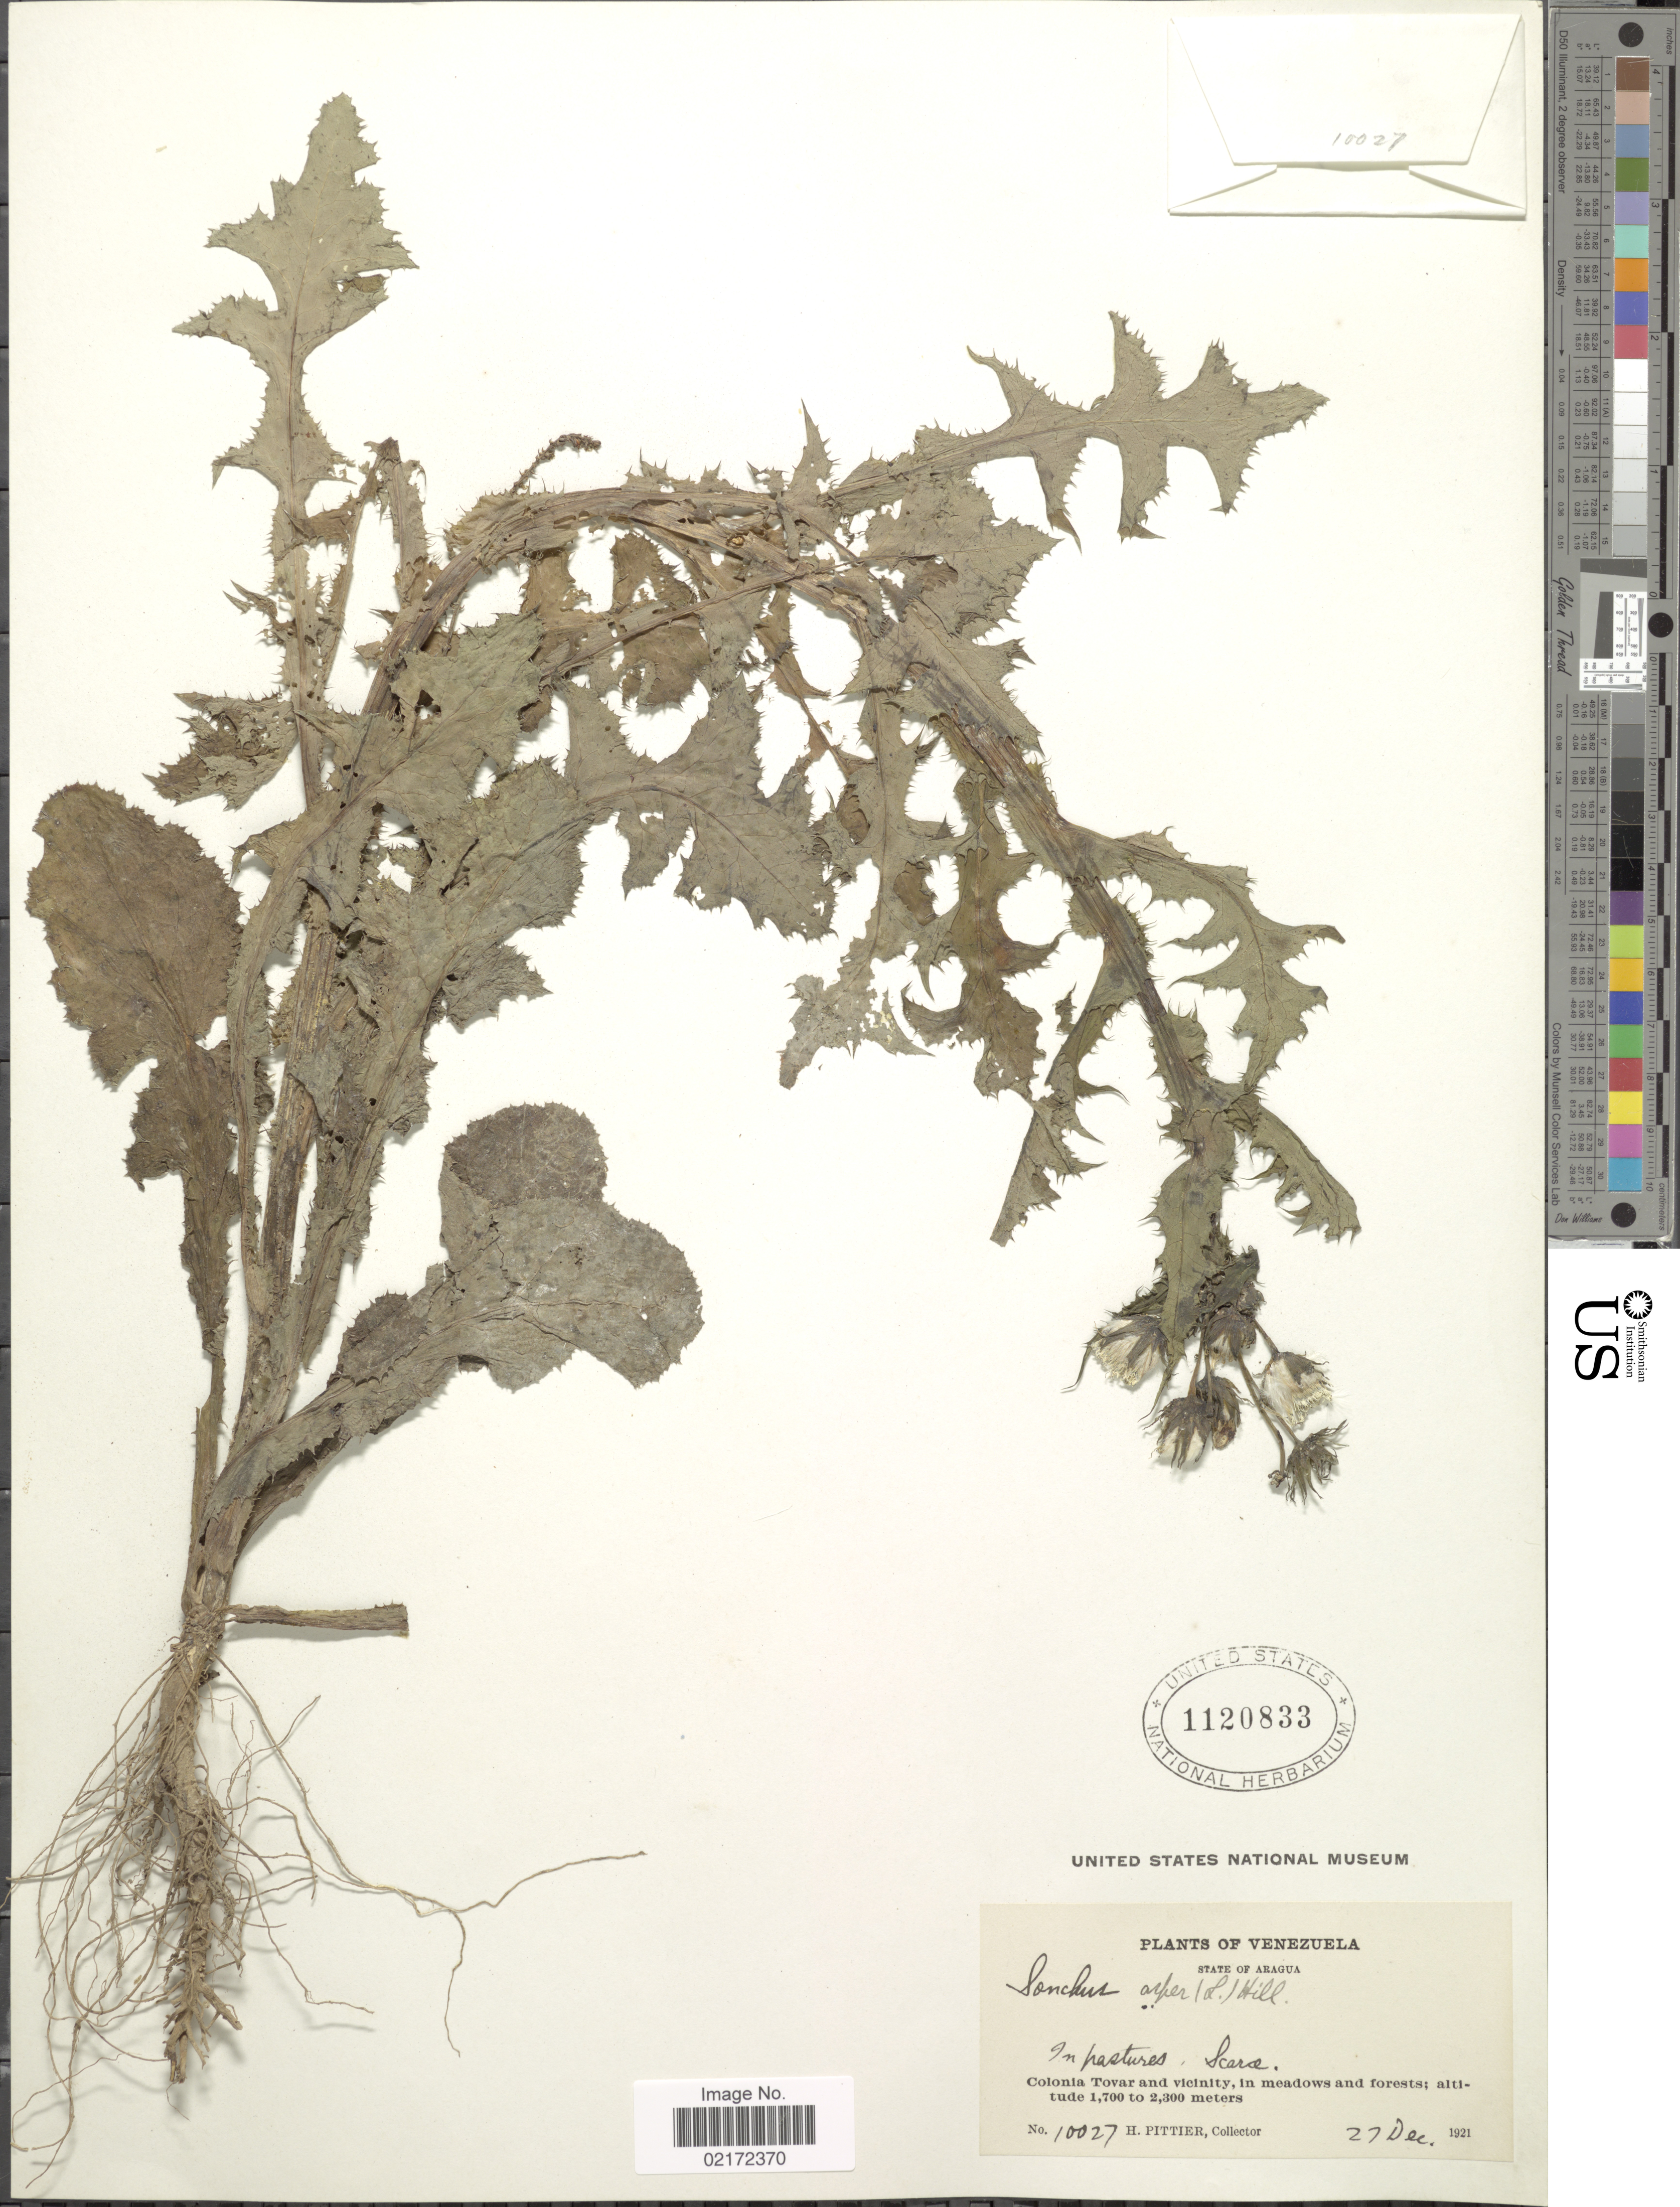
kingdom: Plantae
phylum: Tracheophyta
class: Magnoliopsida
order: Asterales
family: Asteraceae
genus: Sonchus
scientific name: Sonchus asper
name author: (L.) Hill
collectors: H. F. Pittier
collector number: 10027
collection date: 1921-12-27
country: Venezuela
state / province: Aragua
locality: State of Aragua. Colonia Tovar and vicinity, in meadows and forests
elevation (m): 1700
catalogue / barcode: US 1120833